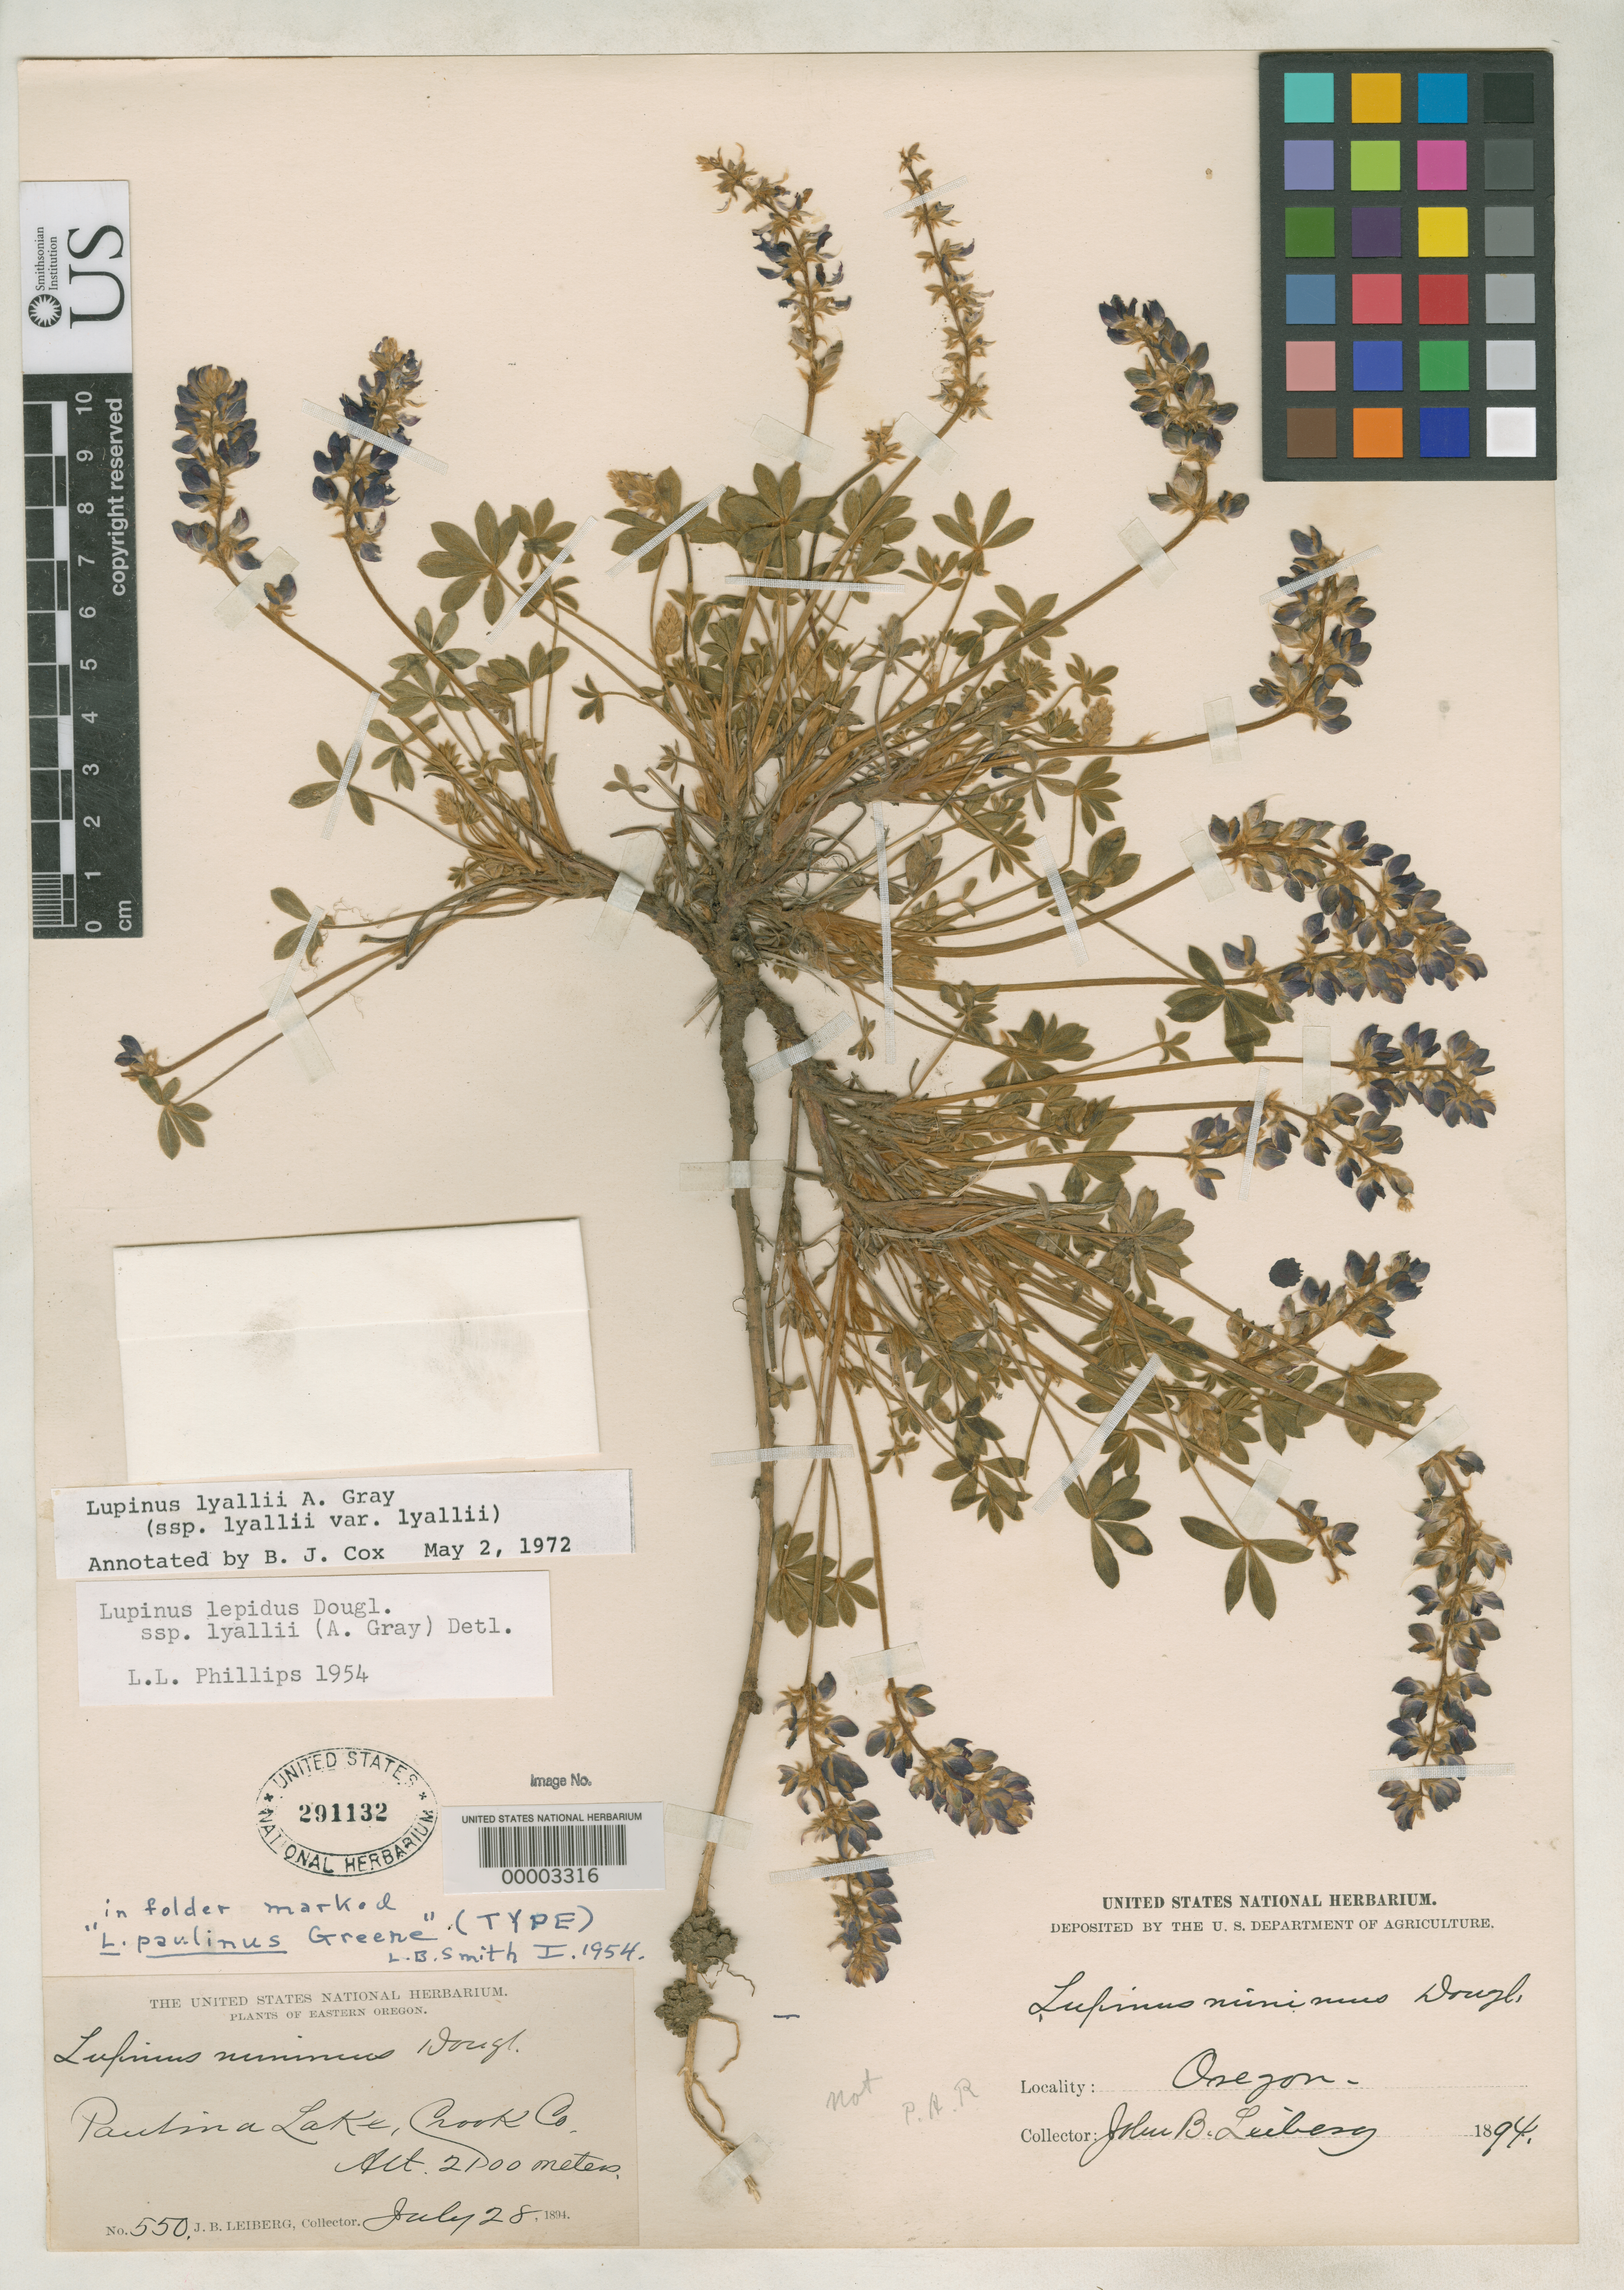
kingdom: Plantae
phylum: Tracheophyta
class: Magnoliopsida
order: Fabales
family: Fabaceae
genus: Lupinus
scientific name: Lupinus paulinus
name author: Greene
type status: Type Collection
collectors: J. Leiberg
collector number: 550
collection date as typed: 28 Jul 1894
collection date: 1894-07-28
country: United States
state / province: Oregon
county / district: Crook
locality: Paulina Lake.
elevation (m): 2100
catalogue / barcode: US 291132